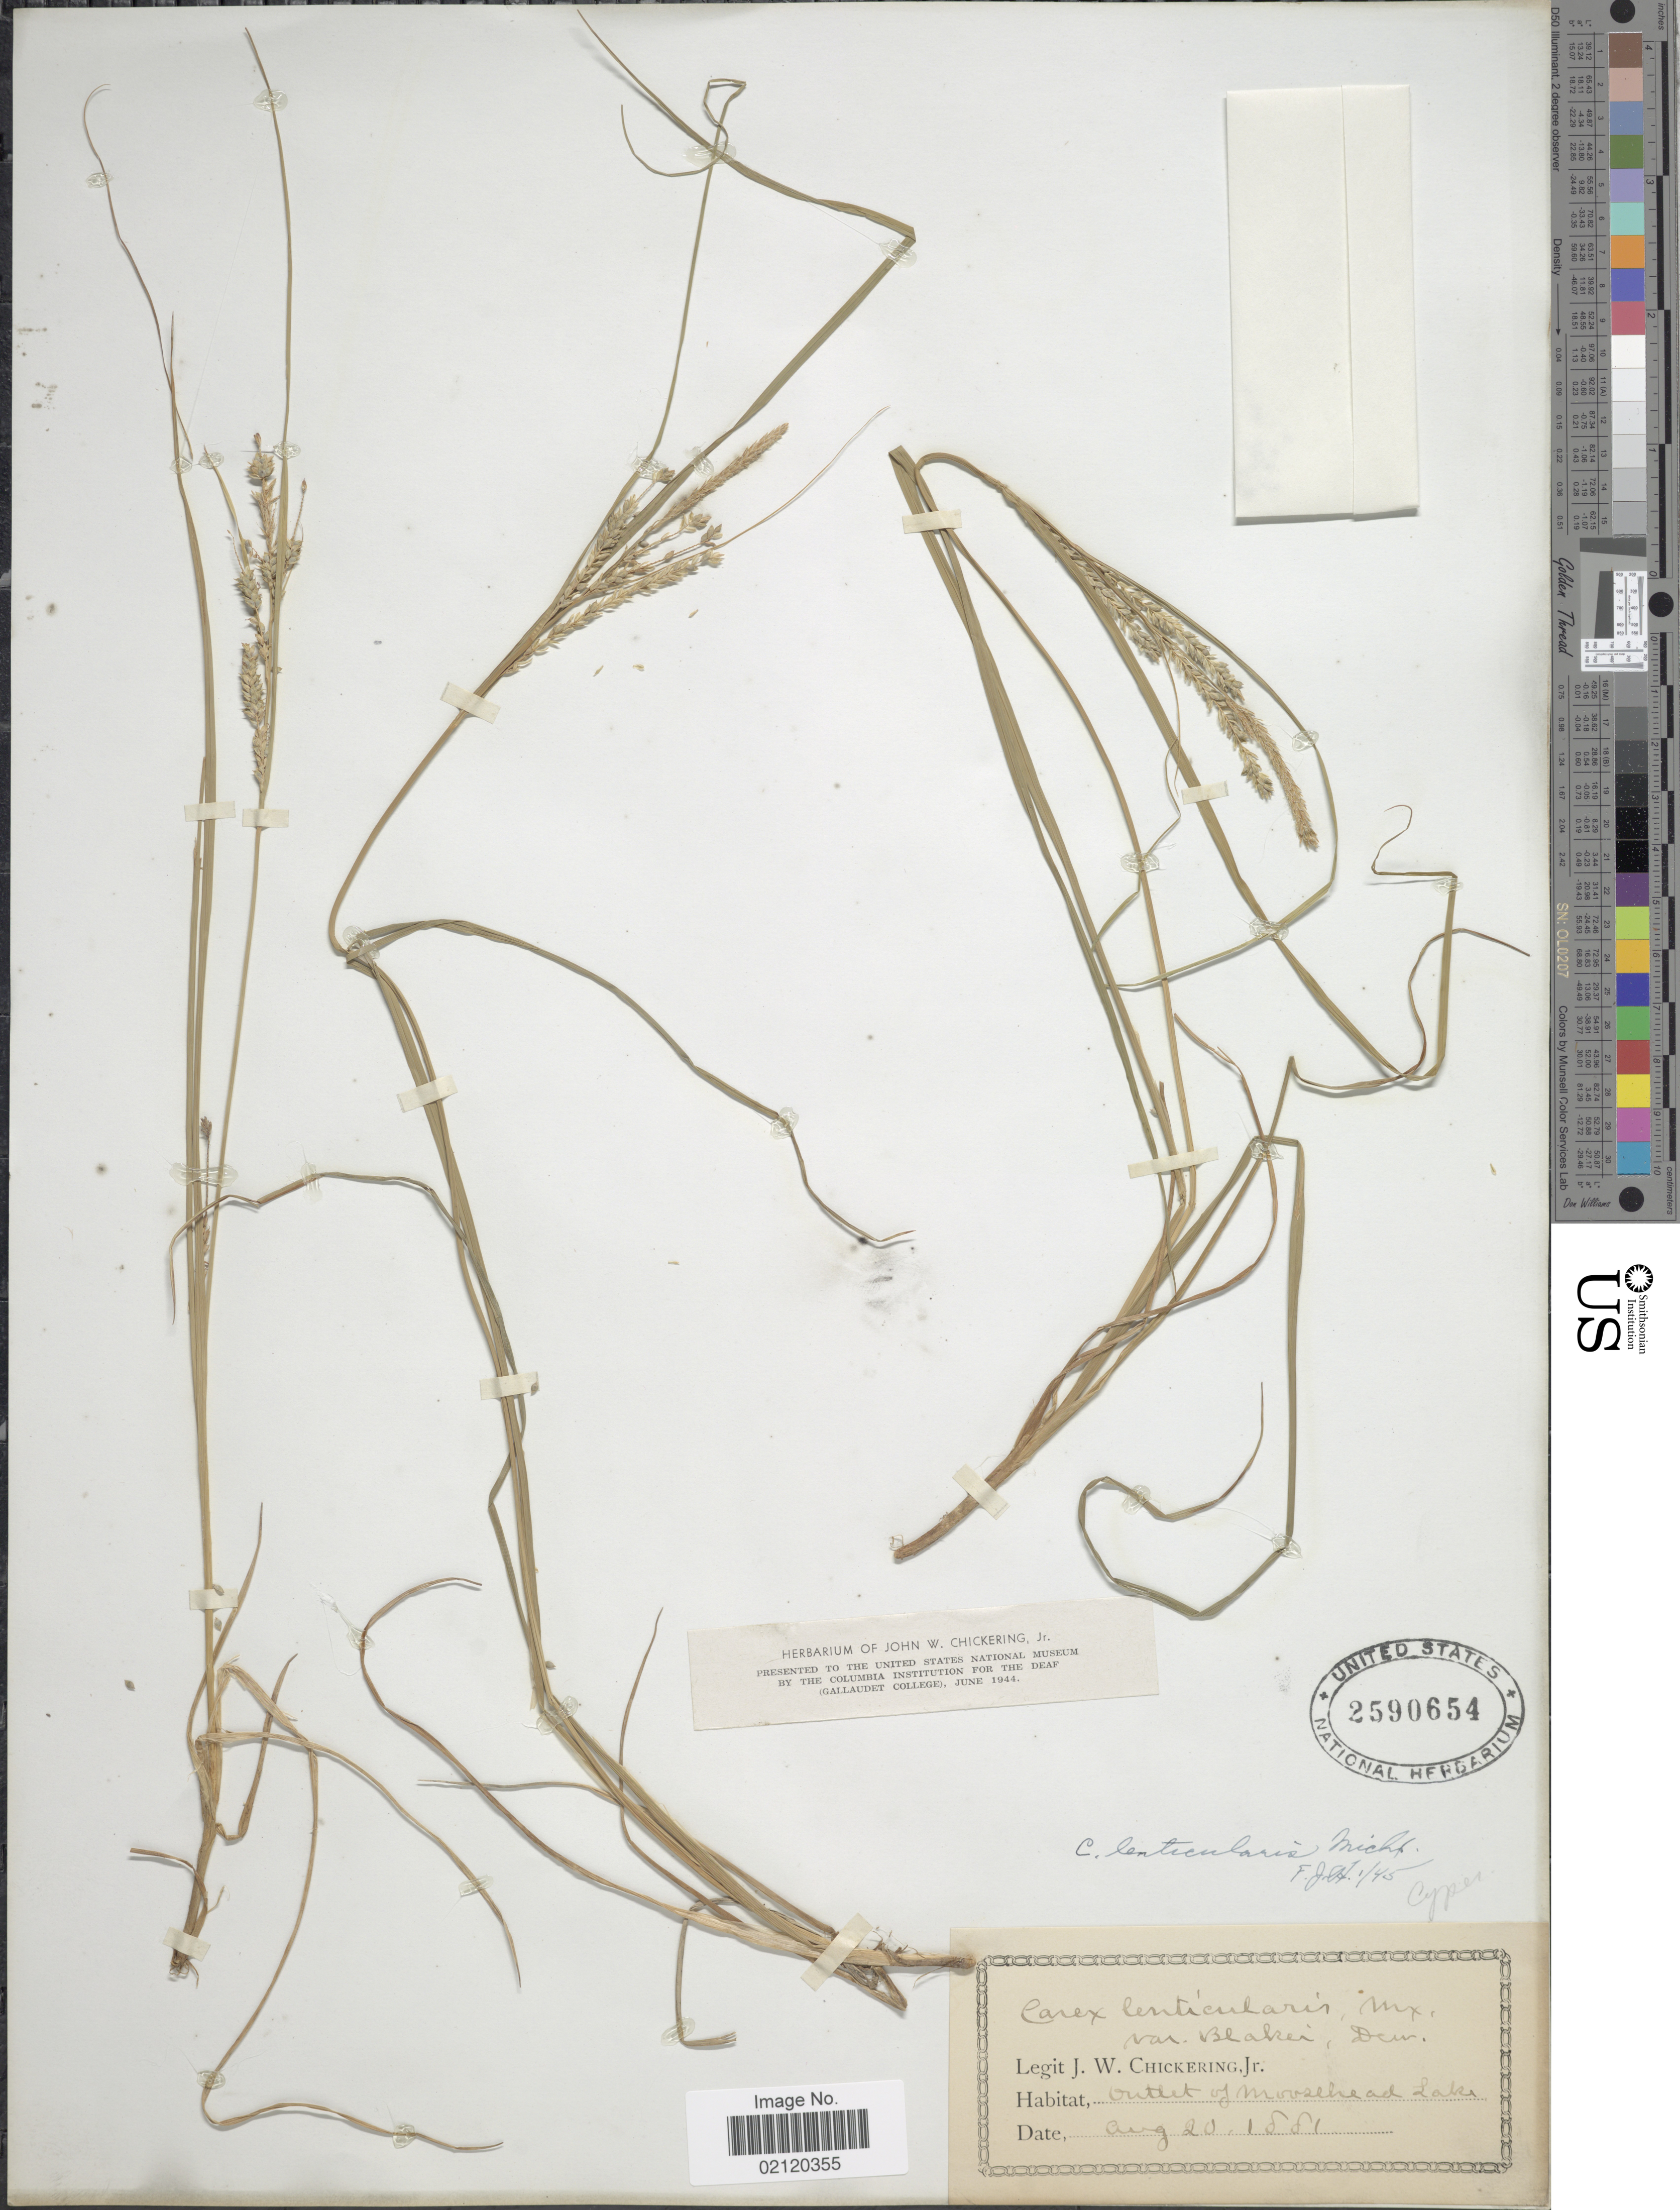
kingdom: Plantae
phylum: Tracheophyta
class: Liliopsida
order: Poales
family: Cyperaceae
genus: Carex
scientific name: Carex lenticularis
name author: Michx.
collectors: J. W. Chickering Jr.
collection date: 1881-08-20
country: United States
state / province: Maine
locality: Outlet of Moosehead Lake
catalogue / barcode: US 2590654